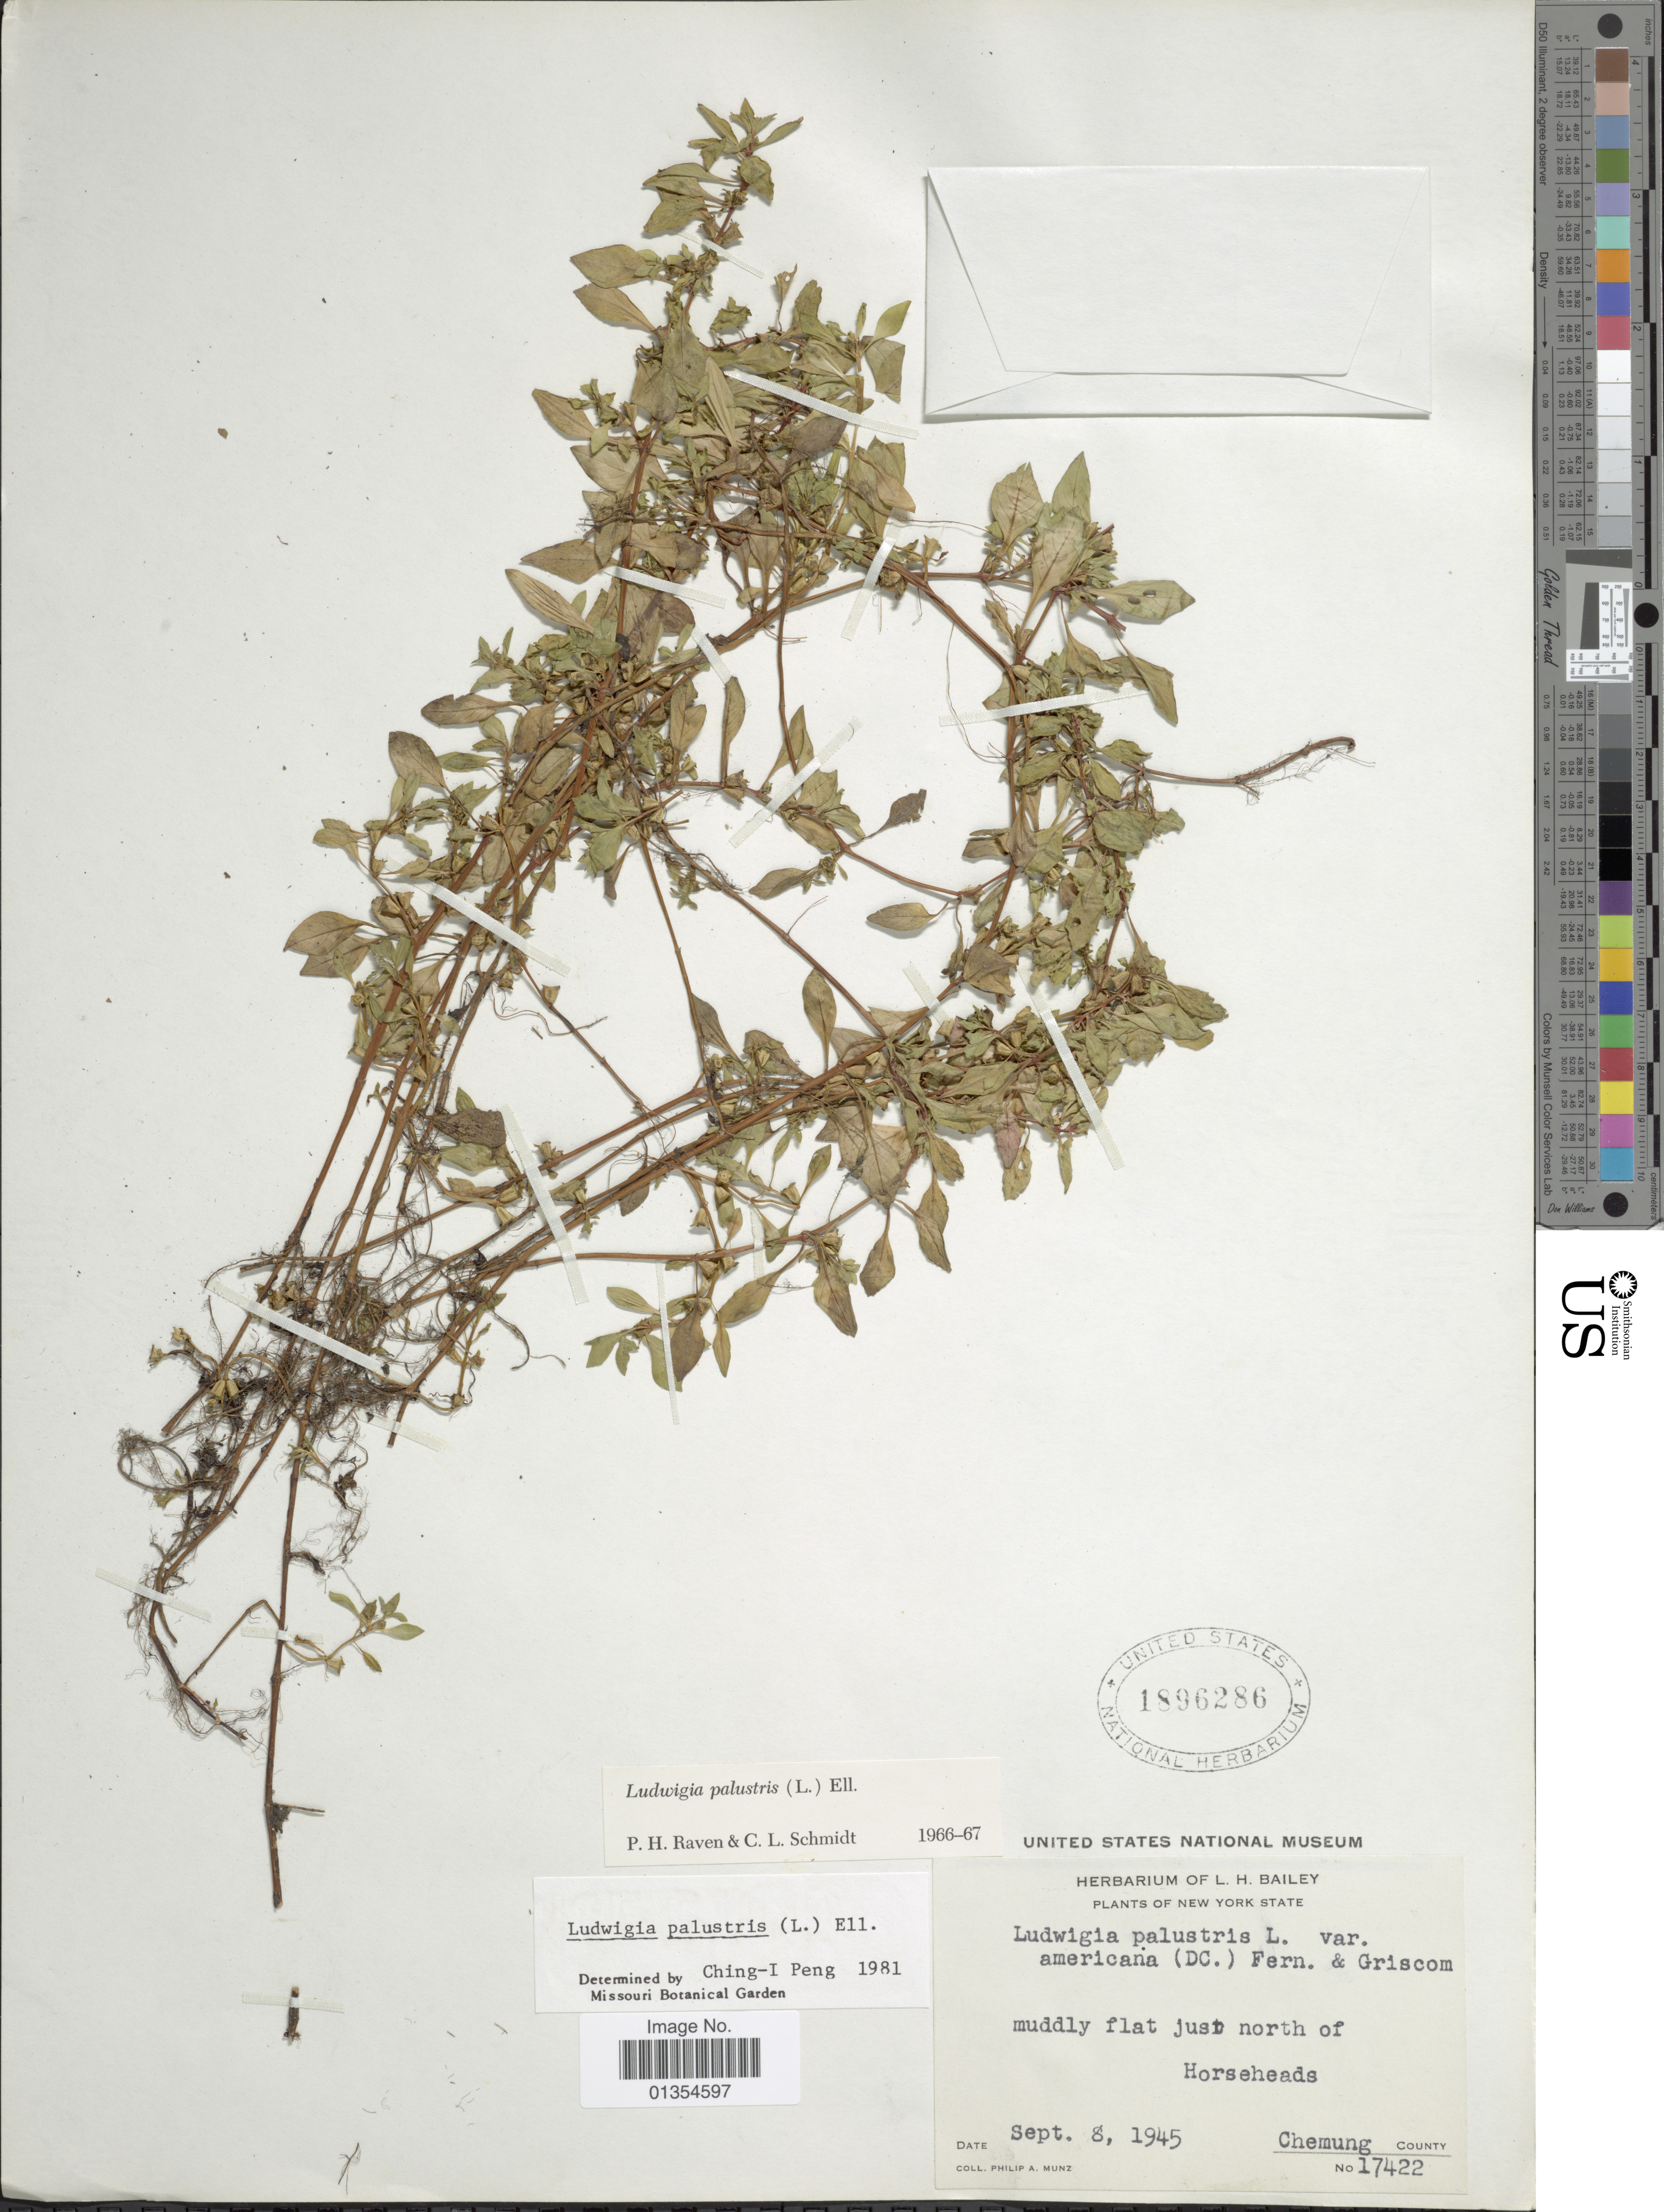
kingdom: Plantae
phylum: Tracheophyta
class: Magnoliopsida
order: Myrtales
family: Onagraceae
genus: Ludwigia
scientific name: Ludwigia palustris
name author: (L.) Elliott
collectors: P. A. Munz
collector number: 17422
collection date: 1945-09-08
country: United States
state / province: New York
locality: New York State, just north of Horseheads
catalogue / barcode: US 1896286